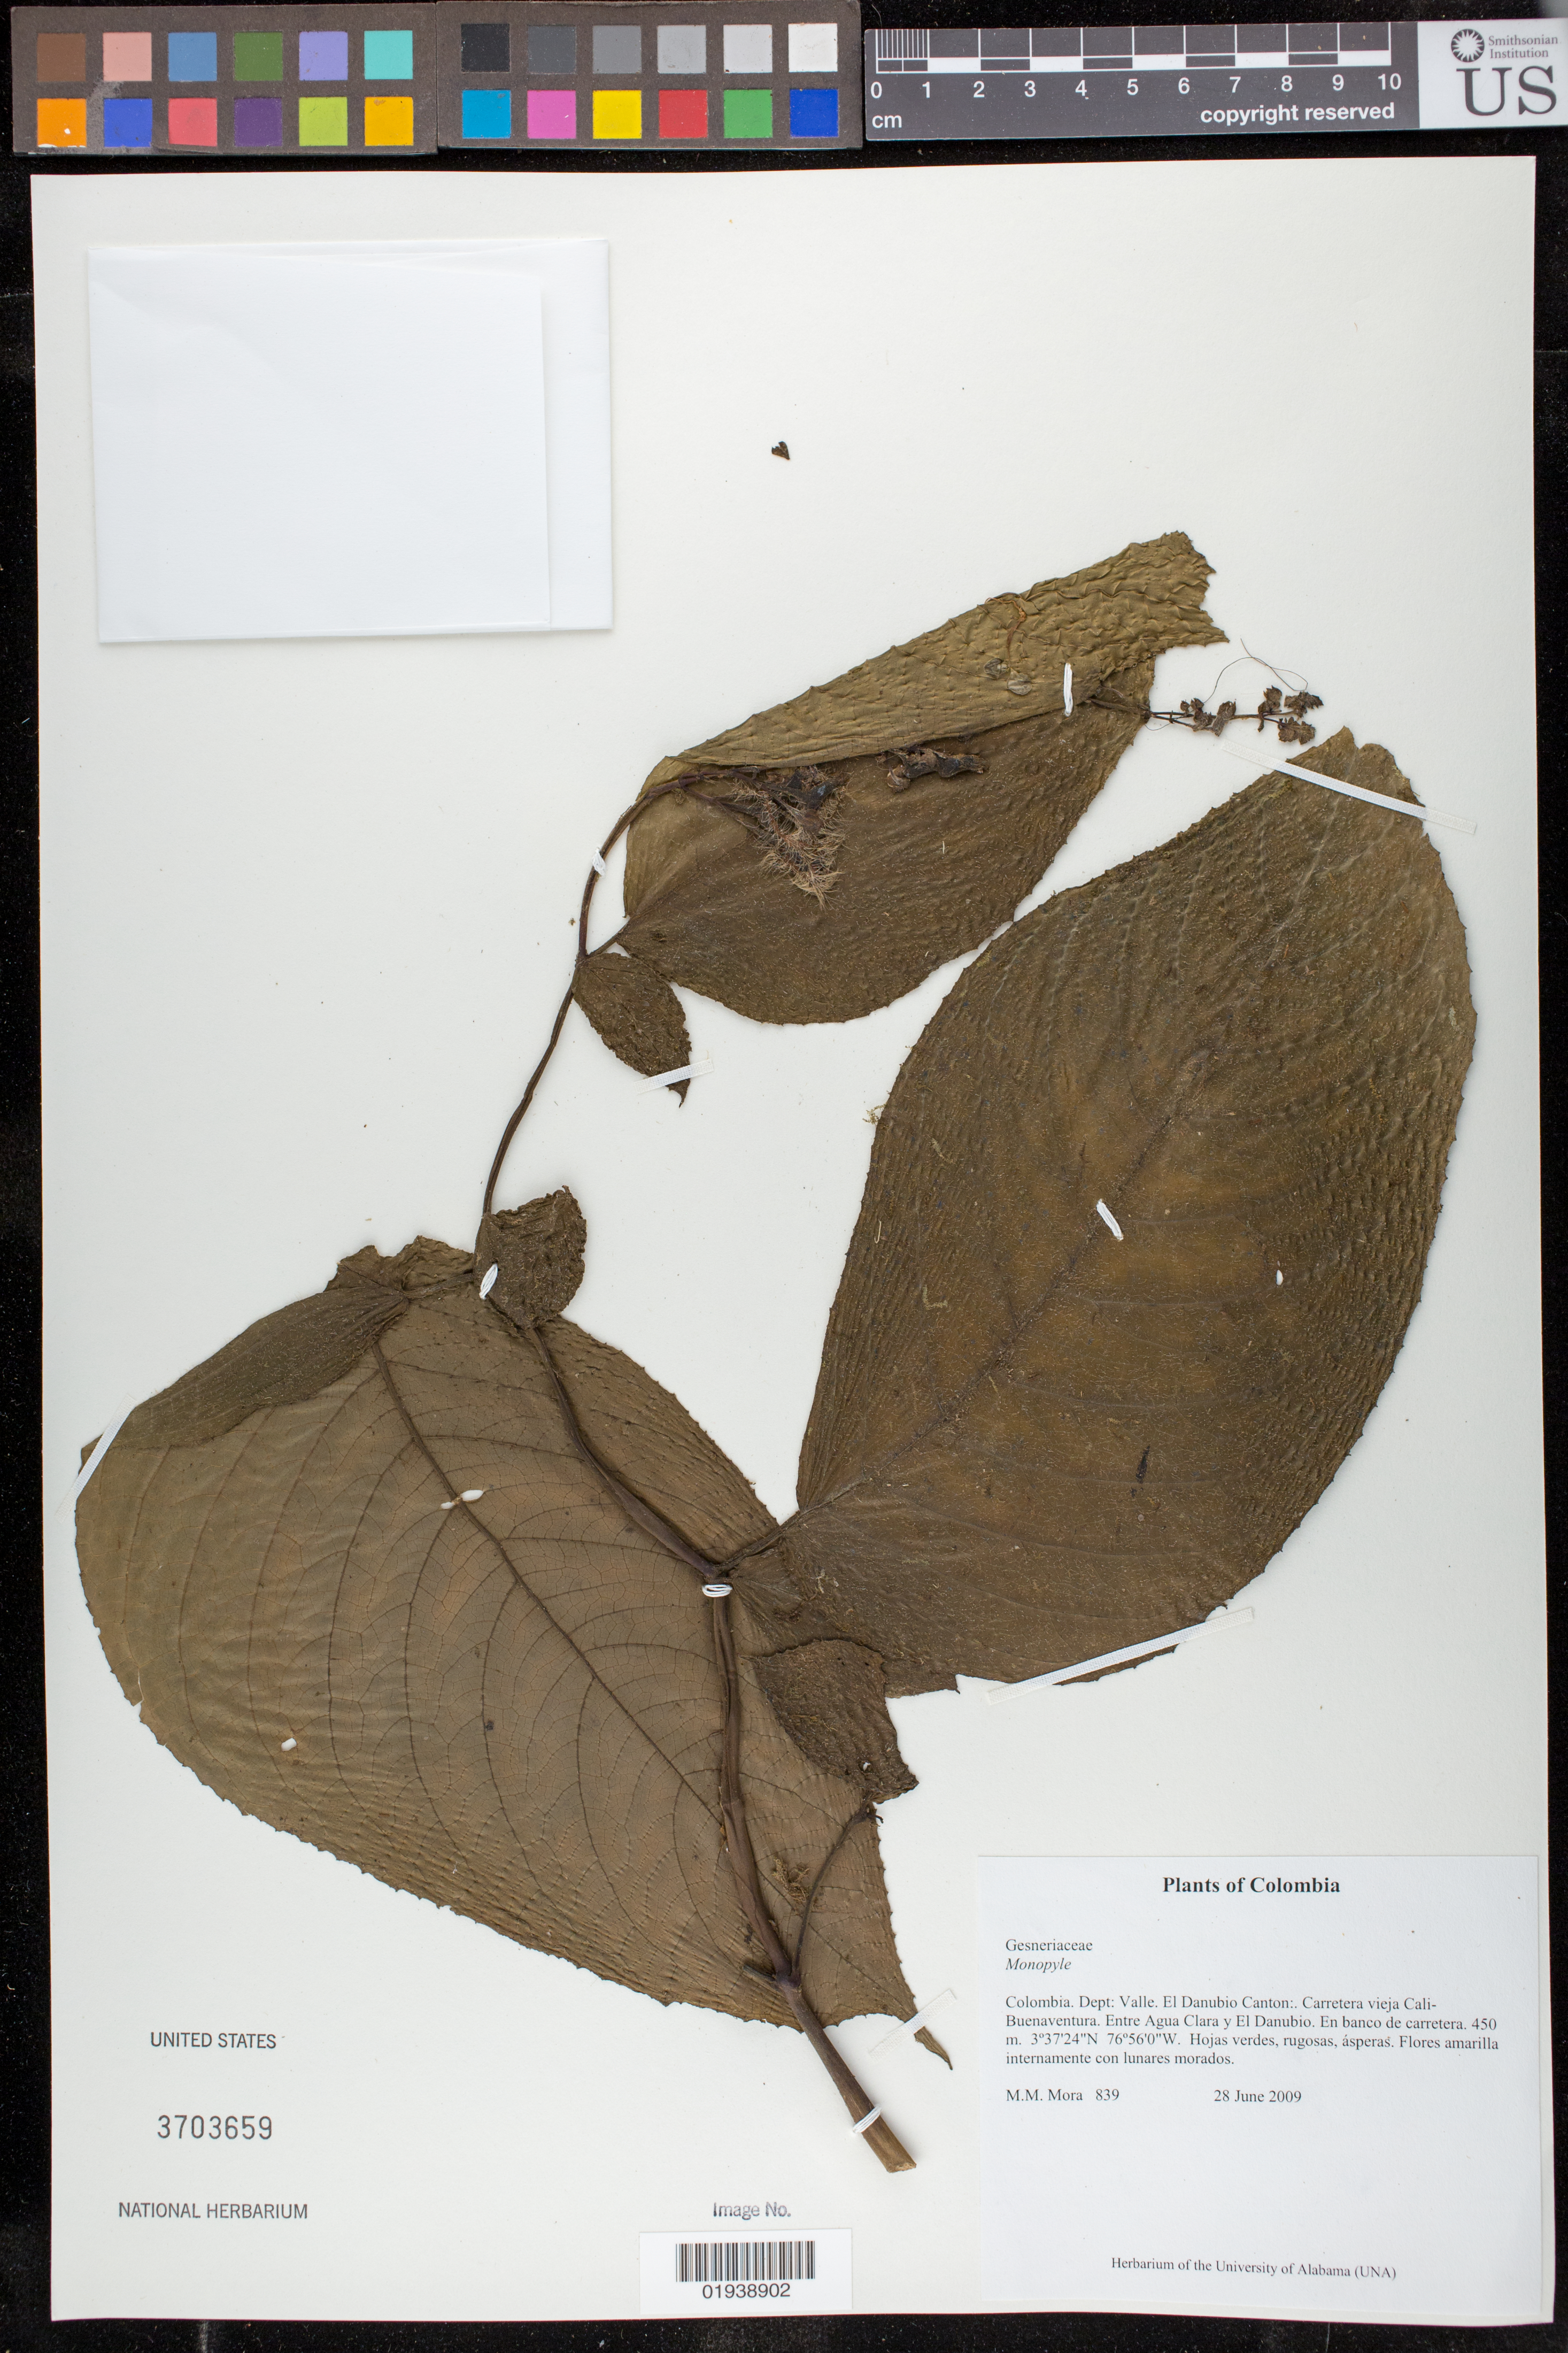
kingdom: Plantae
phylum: Tracheophyta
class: Magnoliopsida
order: Lamiales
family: Gesneriaceae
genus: Monopyle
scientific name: Monopyle sp.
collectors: M. M. Mora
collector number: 839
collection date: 2009-06-28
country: Colombia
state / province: Valle del Cauca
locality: El Danubio Canton. Carretera vieja Cali-Buenaventura. Entre Agua Clara y El Danubio. En banco de carretera.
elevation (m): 450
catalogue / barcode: US 3703659